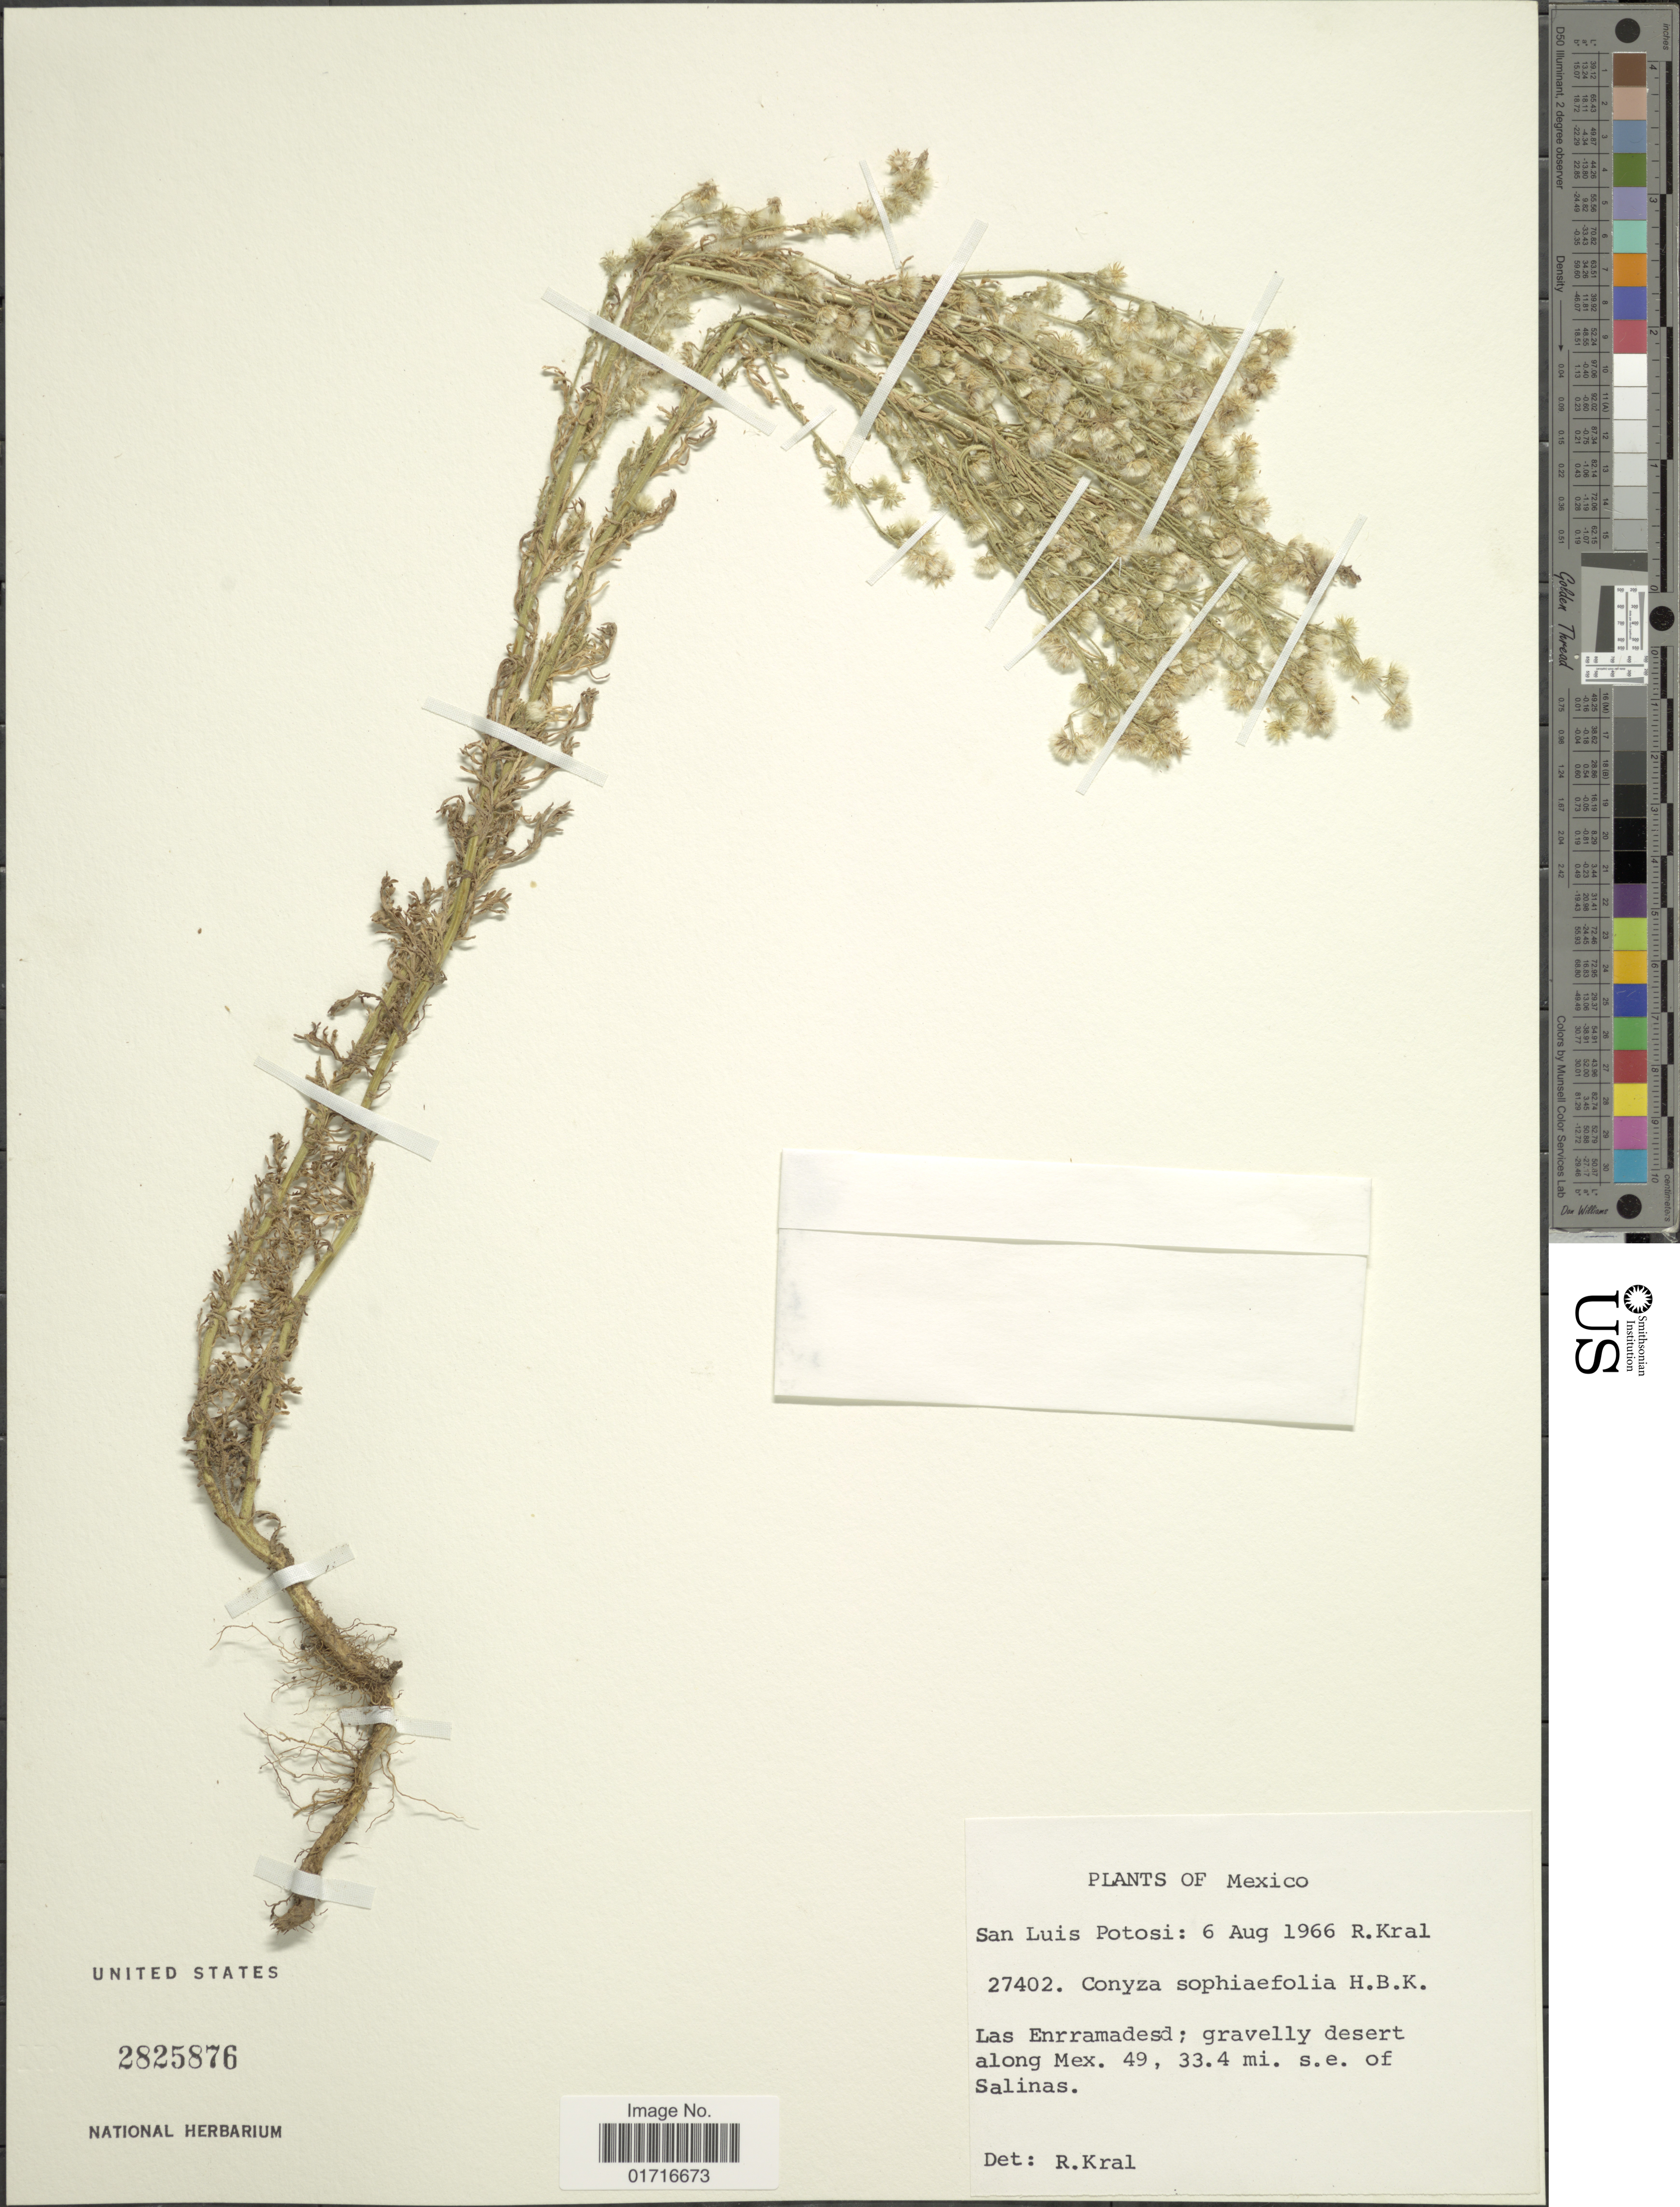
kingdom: Plantae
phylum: Tracheophyta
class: Magnoliopsida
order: Asterales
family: Asteraceae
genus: Conyza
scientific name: Conyza sophiaefolia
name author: Kunth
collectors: R. Kral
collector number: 27402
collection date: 1966-08-06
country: Mexico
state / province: San Luis Potosí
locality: San Luis Potosi, Las Enrramadesd; gravelly desert along Mex. 49,33.4. s.e. of Salinas.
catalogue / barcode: US 2825876